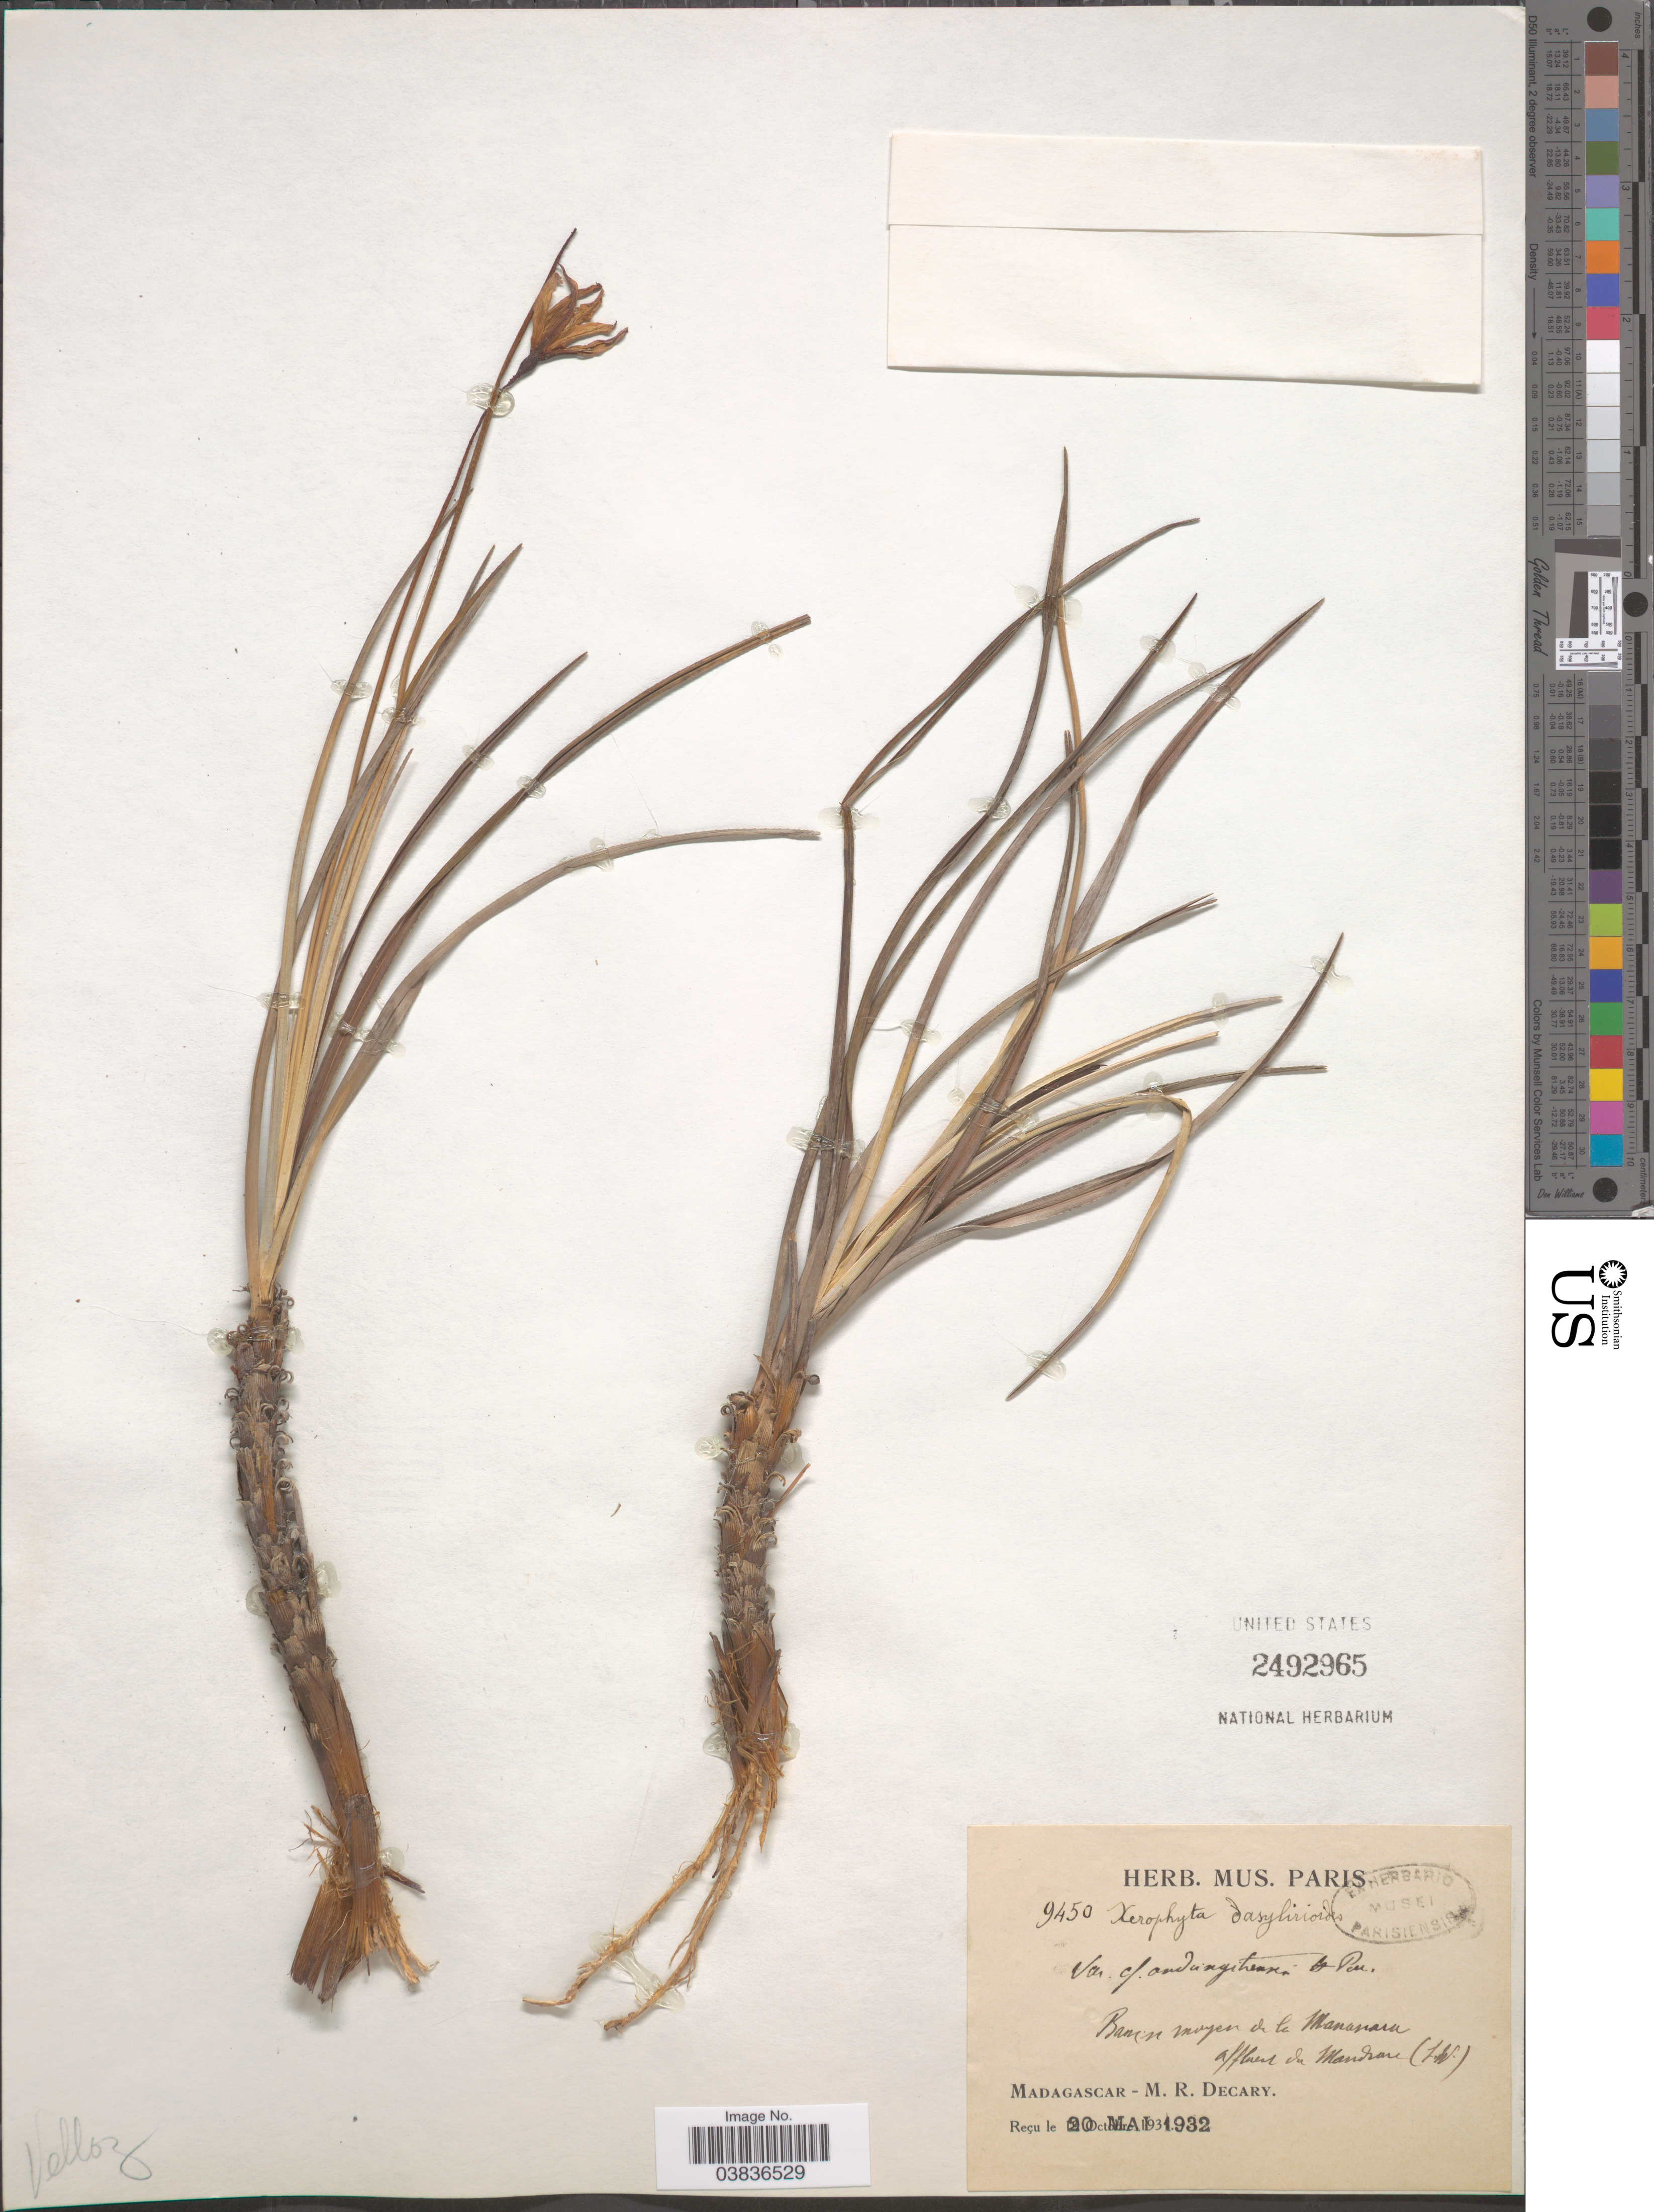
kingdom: Plantae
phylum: Tracheophyta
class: Liliopsida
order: Pandanales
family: Velloziaceae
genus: Xerophyta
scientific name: Xerophyta dasylirioides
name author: Baker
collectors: R. Decary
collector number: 9450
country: Madagascar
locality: Banin muyen de la Mananaia, affluent du Mandrare.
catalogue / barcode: US 2492965